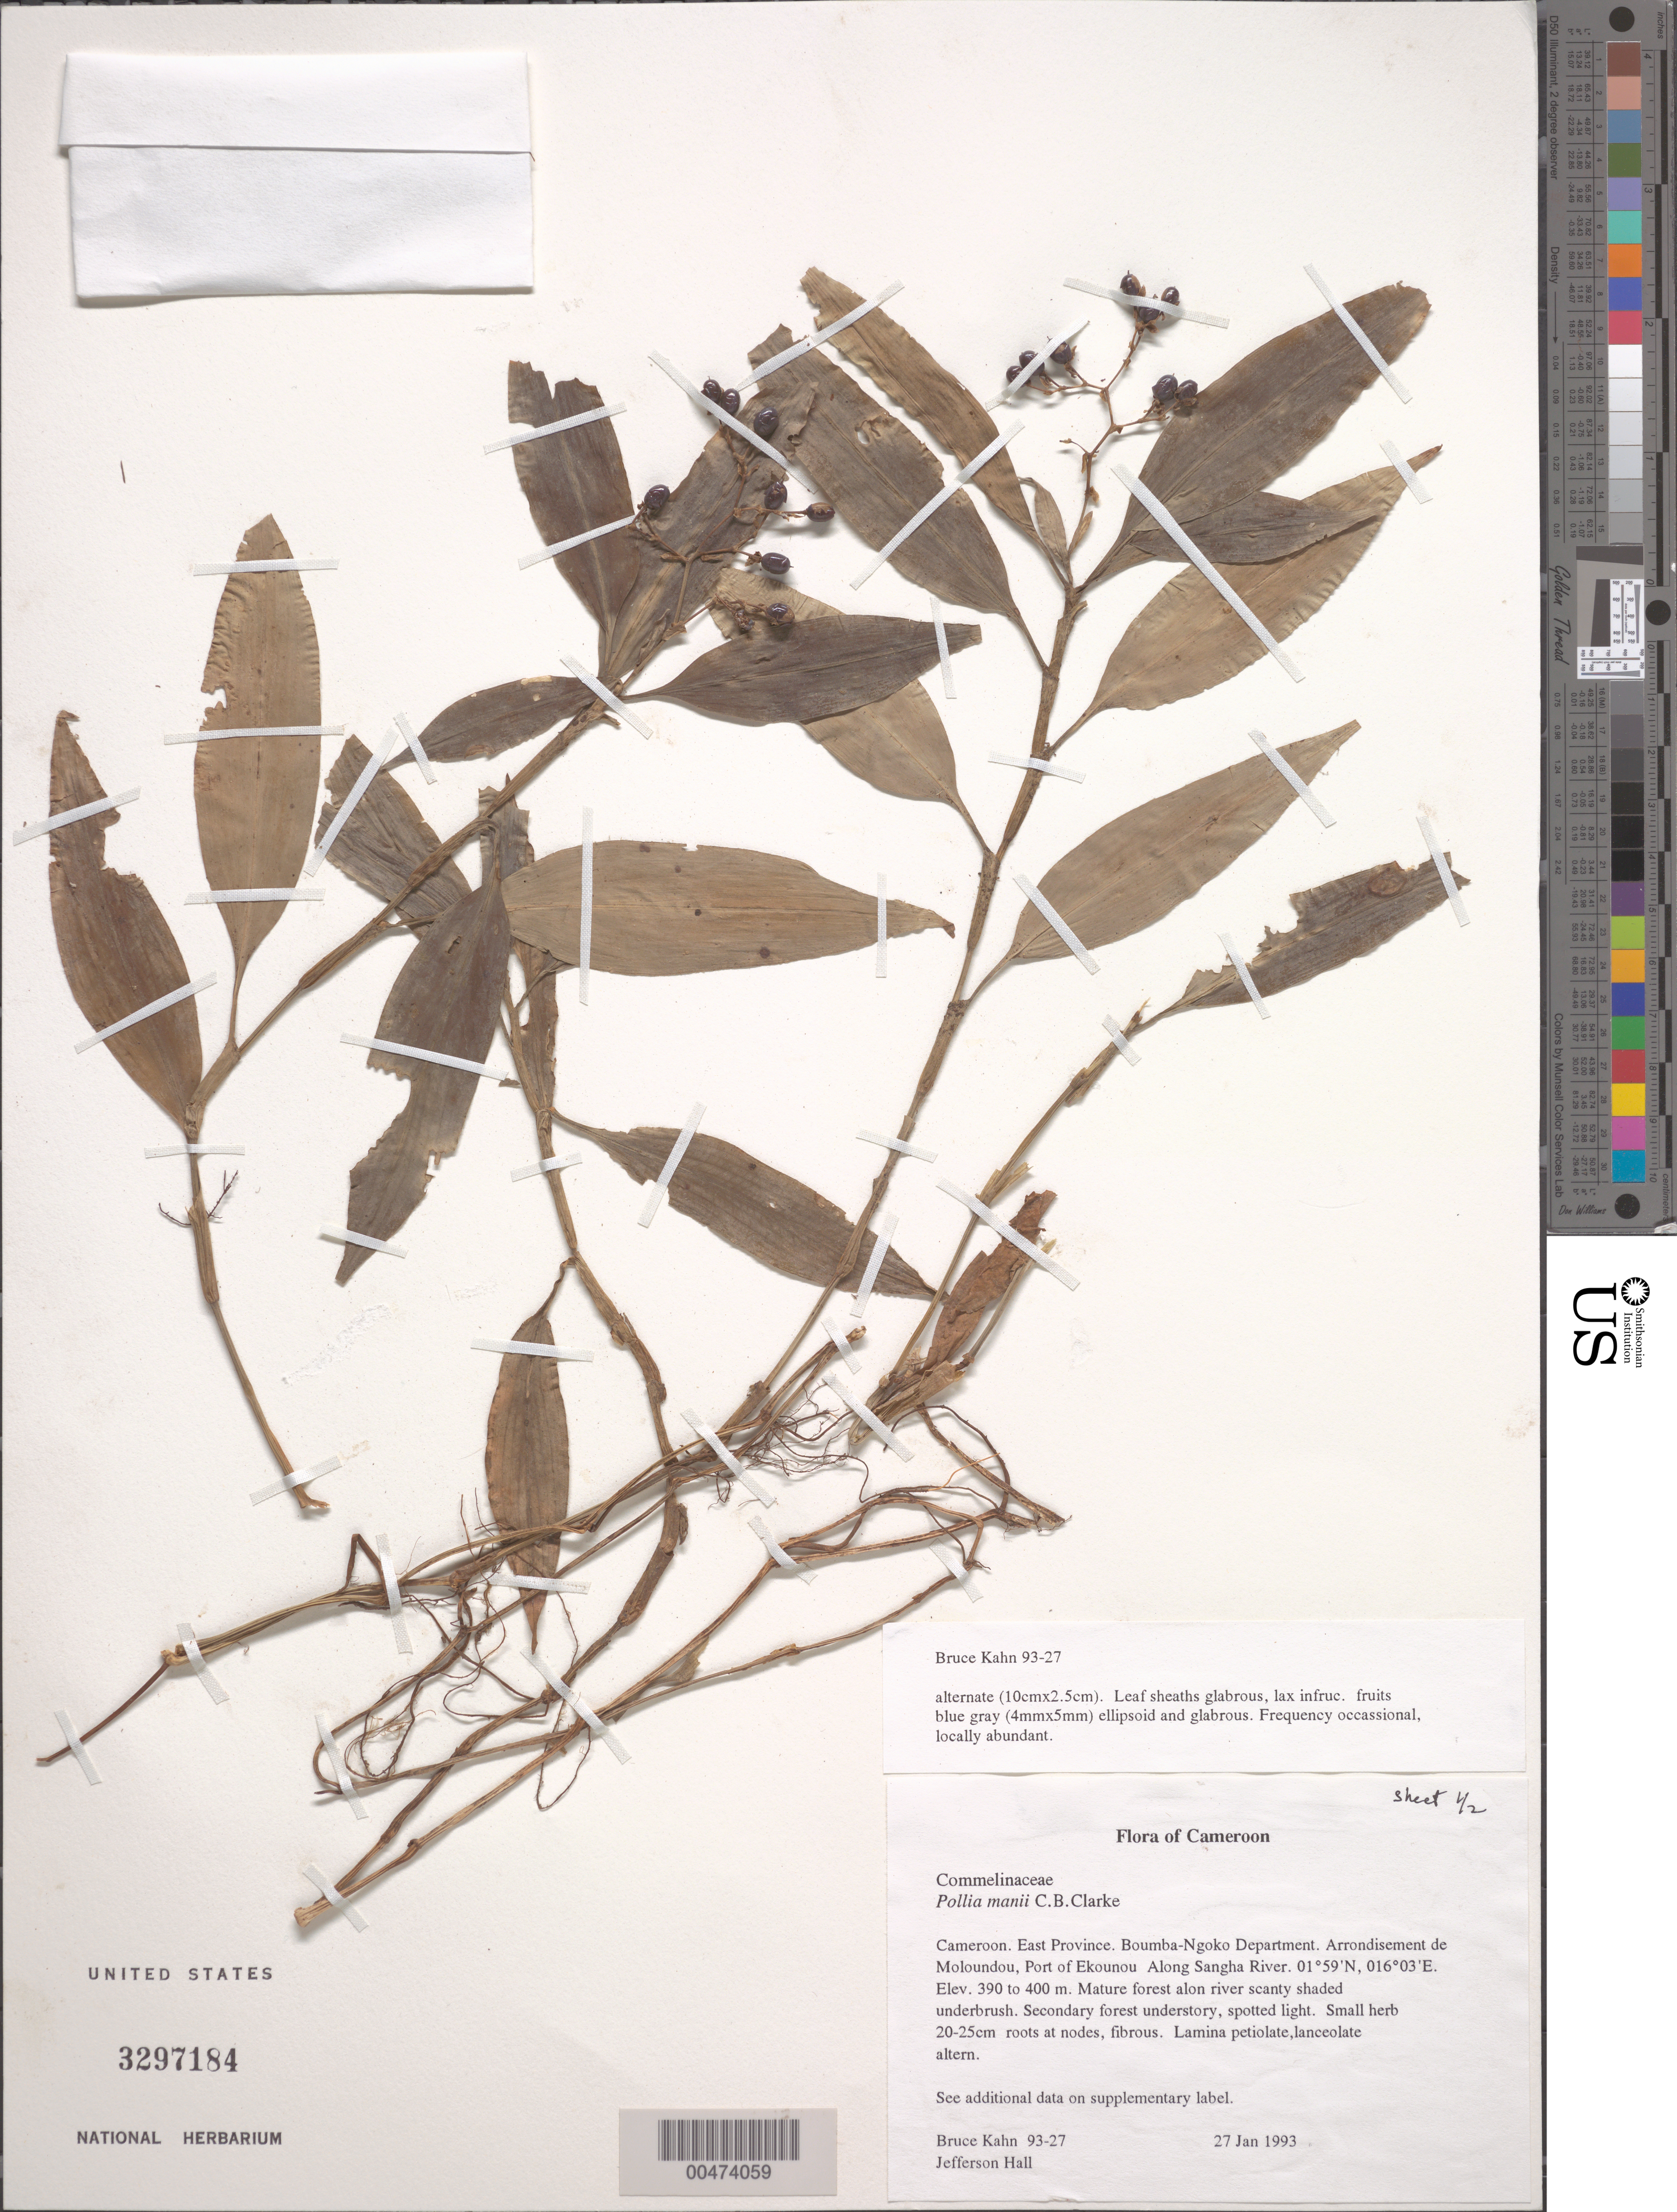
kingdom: Plantae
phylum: Tracheophyta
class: Liliopsida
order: Commelinales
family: Commelinaceae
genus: Pollia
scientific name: Pollia mannii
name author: C.B. Clarke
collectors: B. Kahn & J. Hall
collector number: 93-27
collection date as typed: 27 Jan 1993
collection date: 1993-01-27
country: Cameroon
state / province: Est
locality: Boumba-ngoko, moloundou arrondissement, lipondji, ekounou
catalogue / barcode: US 3297184